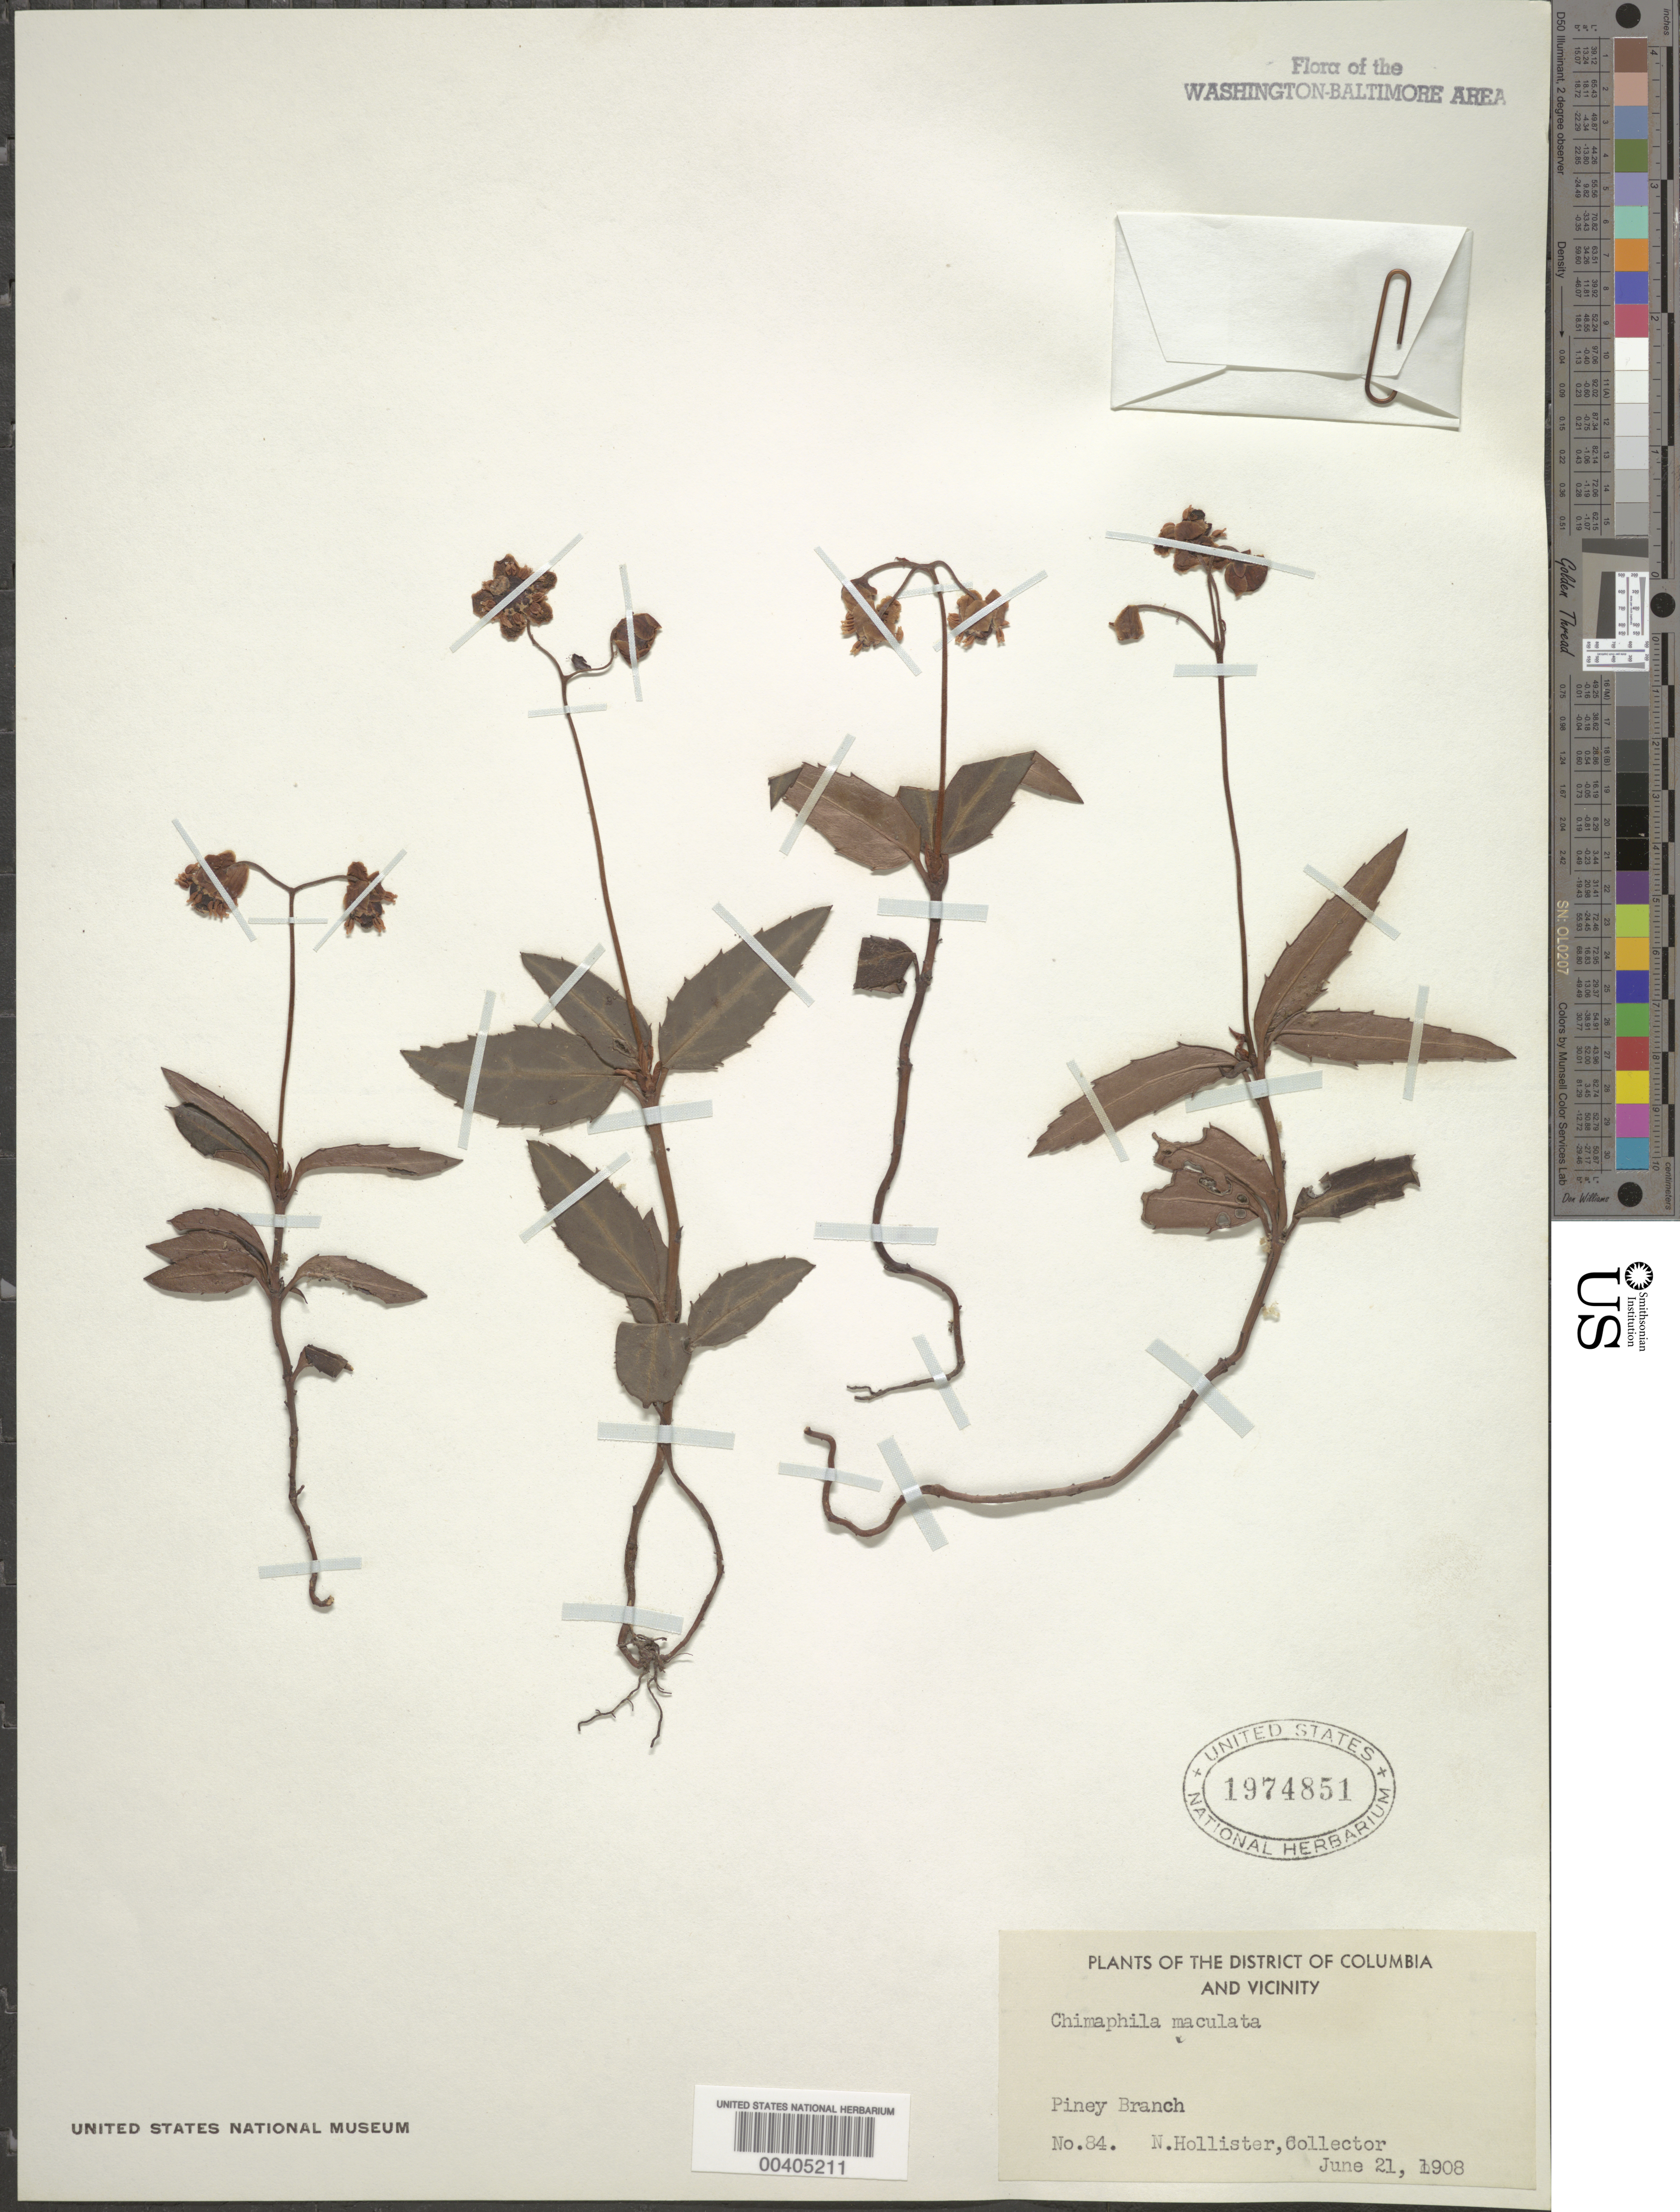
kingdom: Plantae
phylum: Tracheophyta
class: Magnoliopsida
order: Ericales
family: Ericaceae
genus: Chimaphila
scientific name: Chimaphila maculata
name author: (L.) Pursh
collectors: N. Hollister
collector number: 84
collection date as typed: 21 Jun 1908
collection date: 1908-06-21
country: United States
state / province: District of Columbia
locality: Piney Branch Rock Creek Park and Vicinity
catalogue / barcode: US 1974851